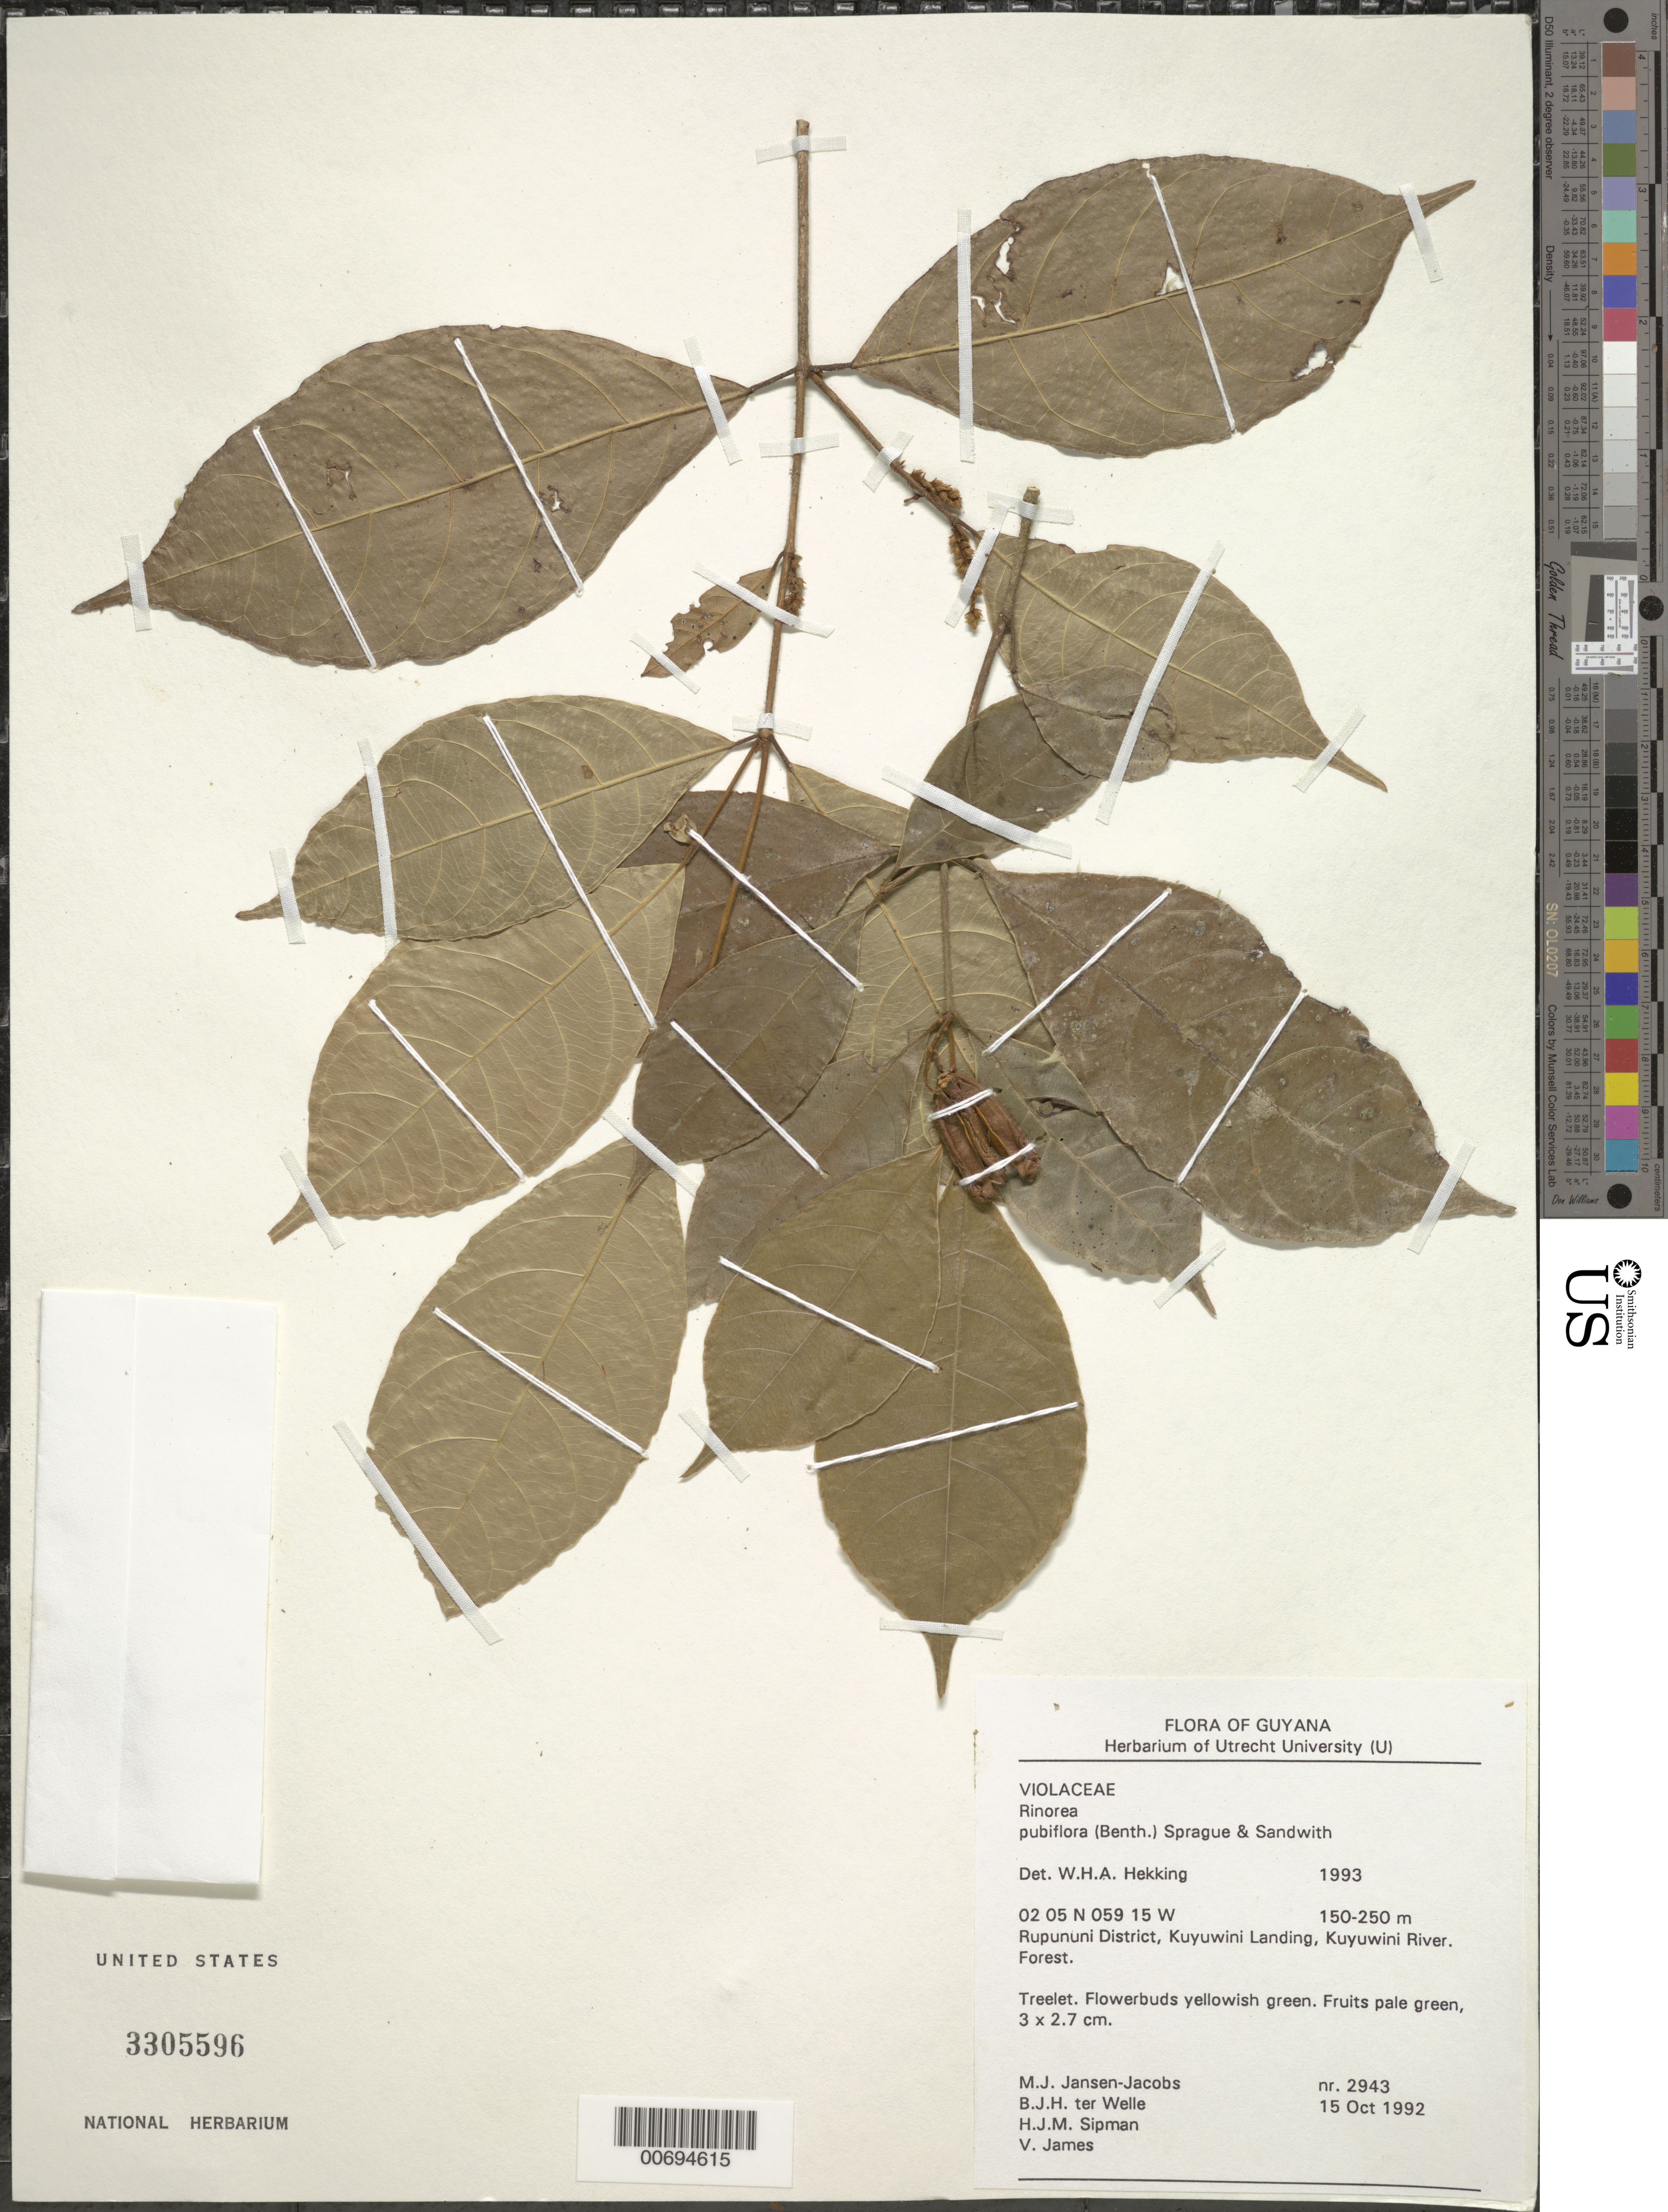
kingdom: Plantae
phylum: Tracheophyta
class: Magnoliopsida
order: Malpighiales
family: Violaceae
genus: Rinorea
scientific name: Rinorea pubiflora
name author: (Benth.) Sprague & Sandwith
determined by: Hekking, W. H. A.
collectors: M. J. Jansen-Jacobs, B. Welle, H. J. M. Sipman & V. James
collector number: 2943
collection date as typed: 15-Oct-92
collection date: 1992-10-15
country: Guyana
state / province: U. Takutu-U. Essequibo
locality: Kuyuwini Landing, Kuyuwini River, Rupununi District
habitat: Forest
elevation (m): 150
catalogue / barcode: US 3305596